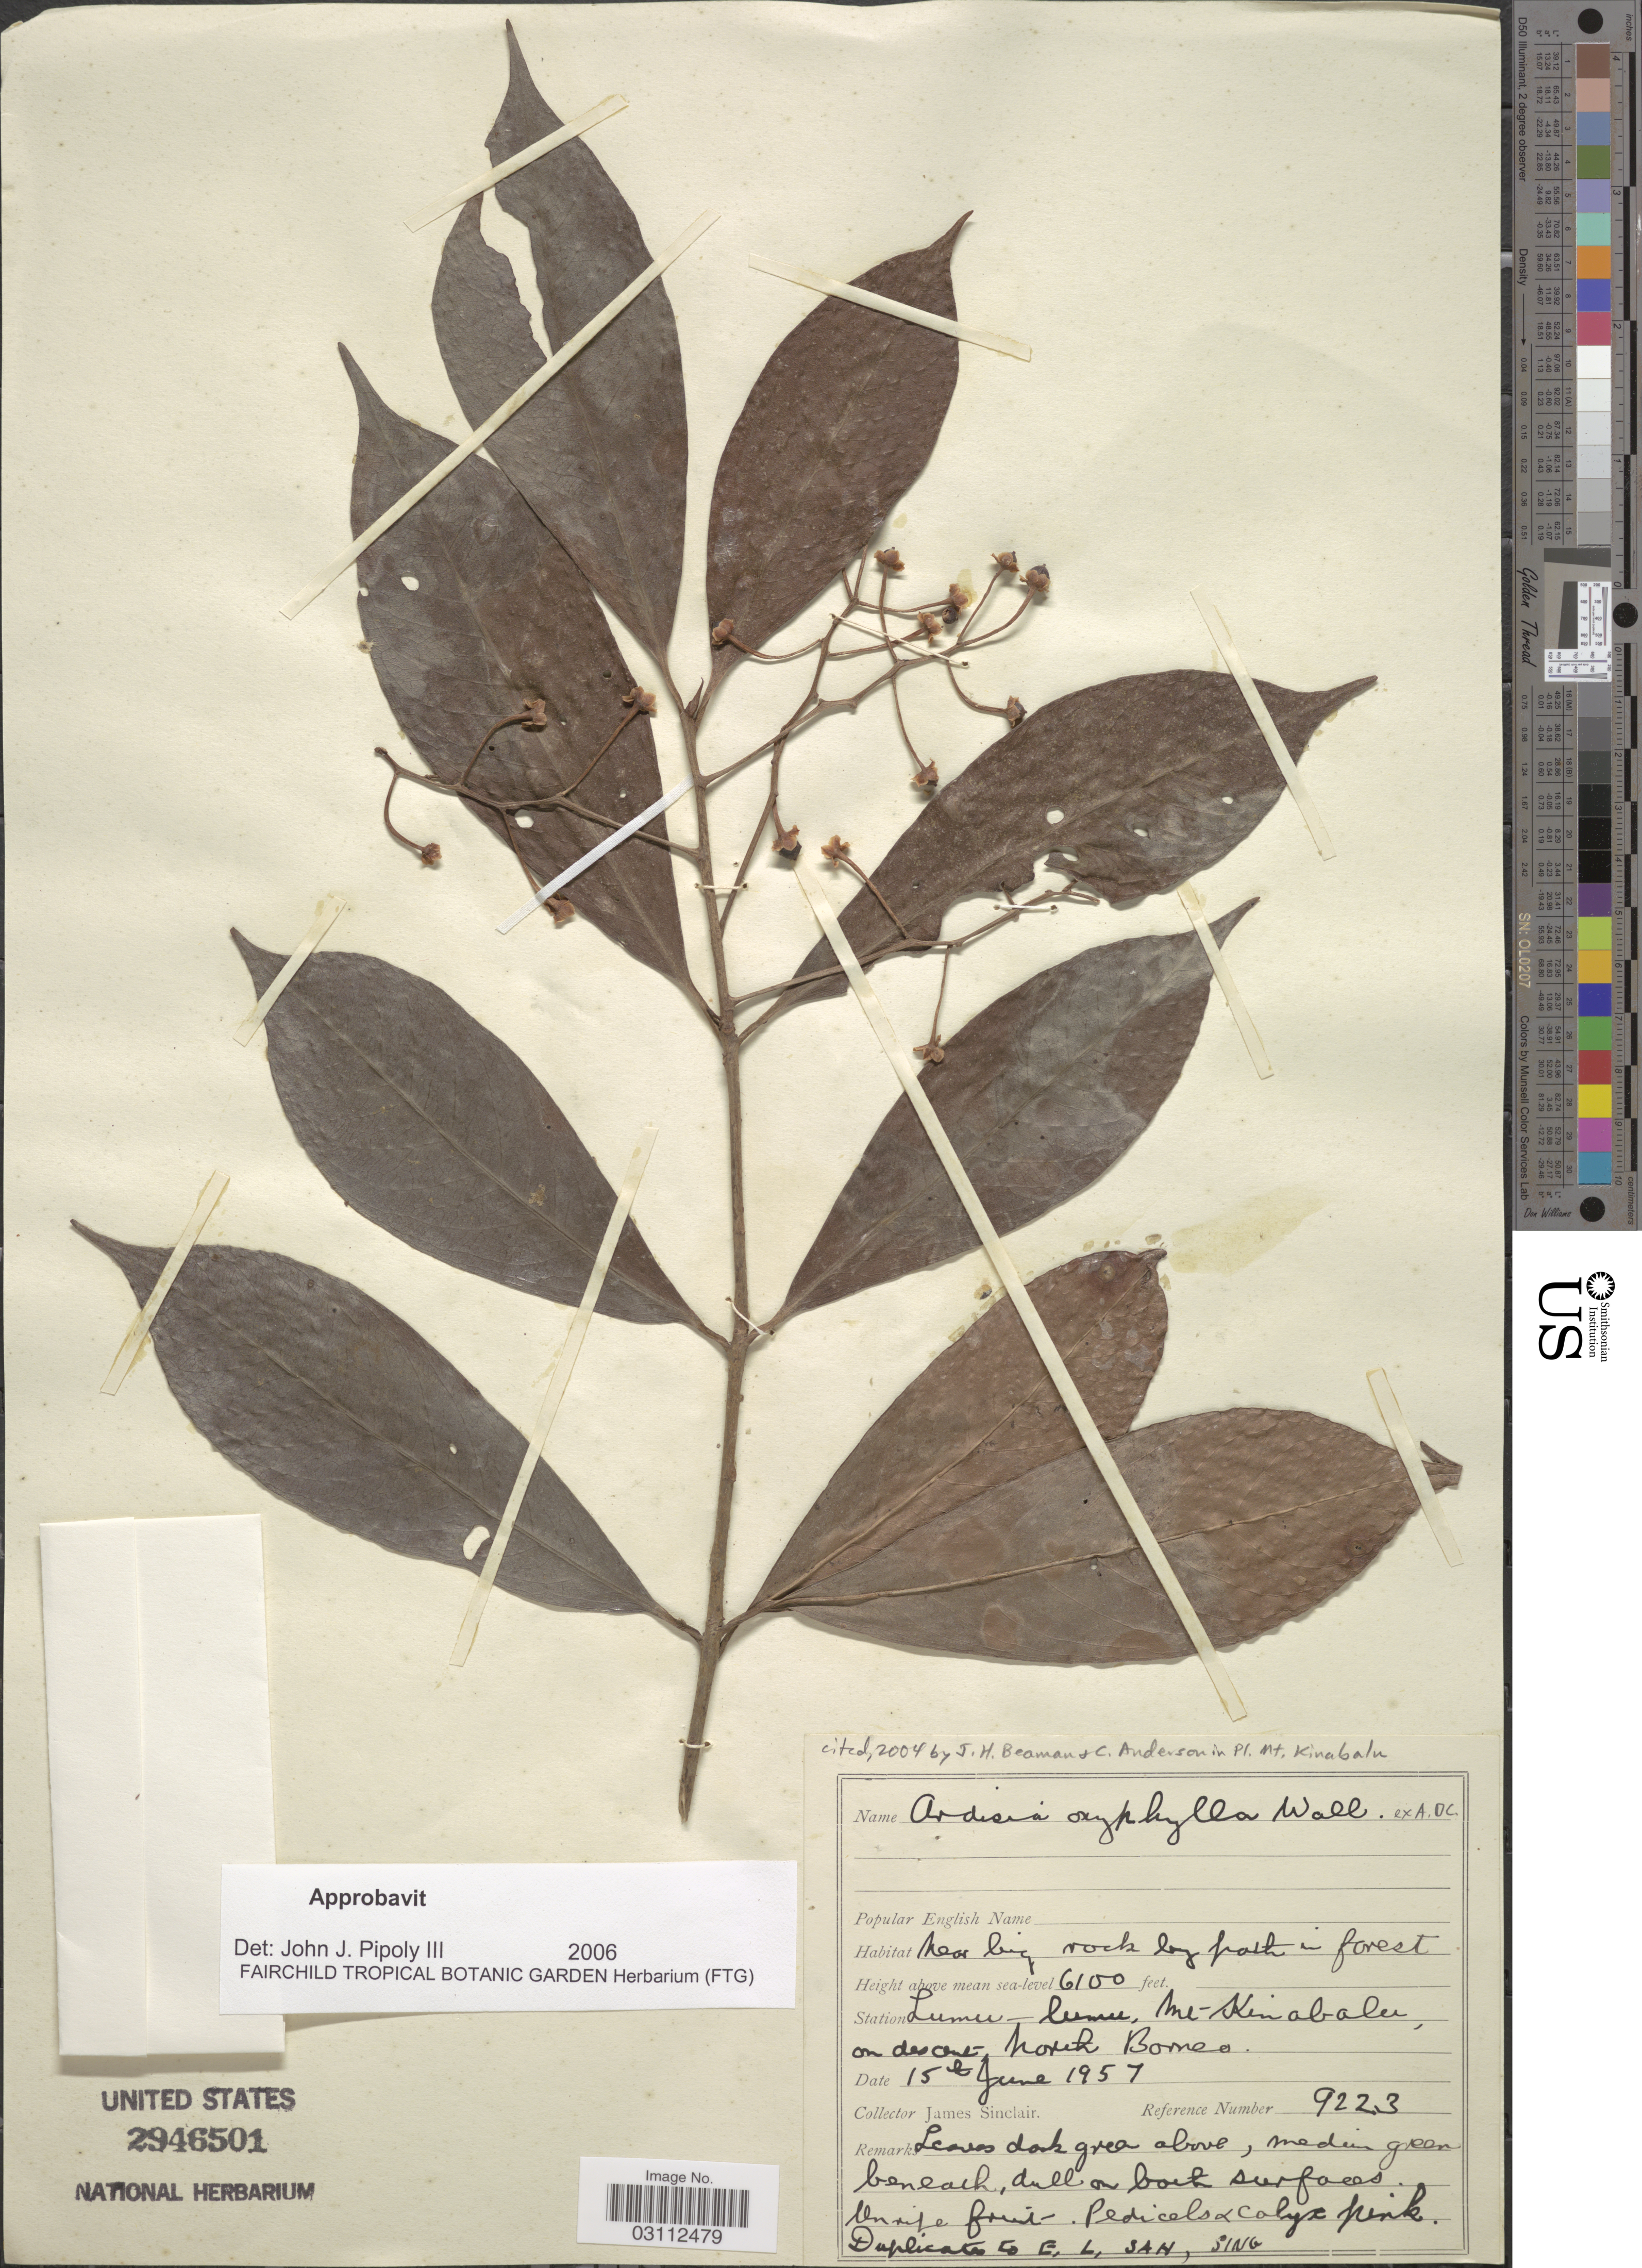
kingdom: Plantae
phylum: Tracheophyta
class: Magnoliopsida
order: Ericales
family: Primulaceae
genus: Ardisia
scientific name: Ardisia oxyphylla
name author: Wall. ex DC.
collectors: J. Sinclair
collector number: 9223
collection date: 1957-06-15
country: Malaysia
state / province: Sabah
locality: Station Lumu-lumu, Mt Kinabalu, on descent North Borneo.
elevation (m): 1859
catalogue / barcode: US 2946501